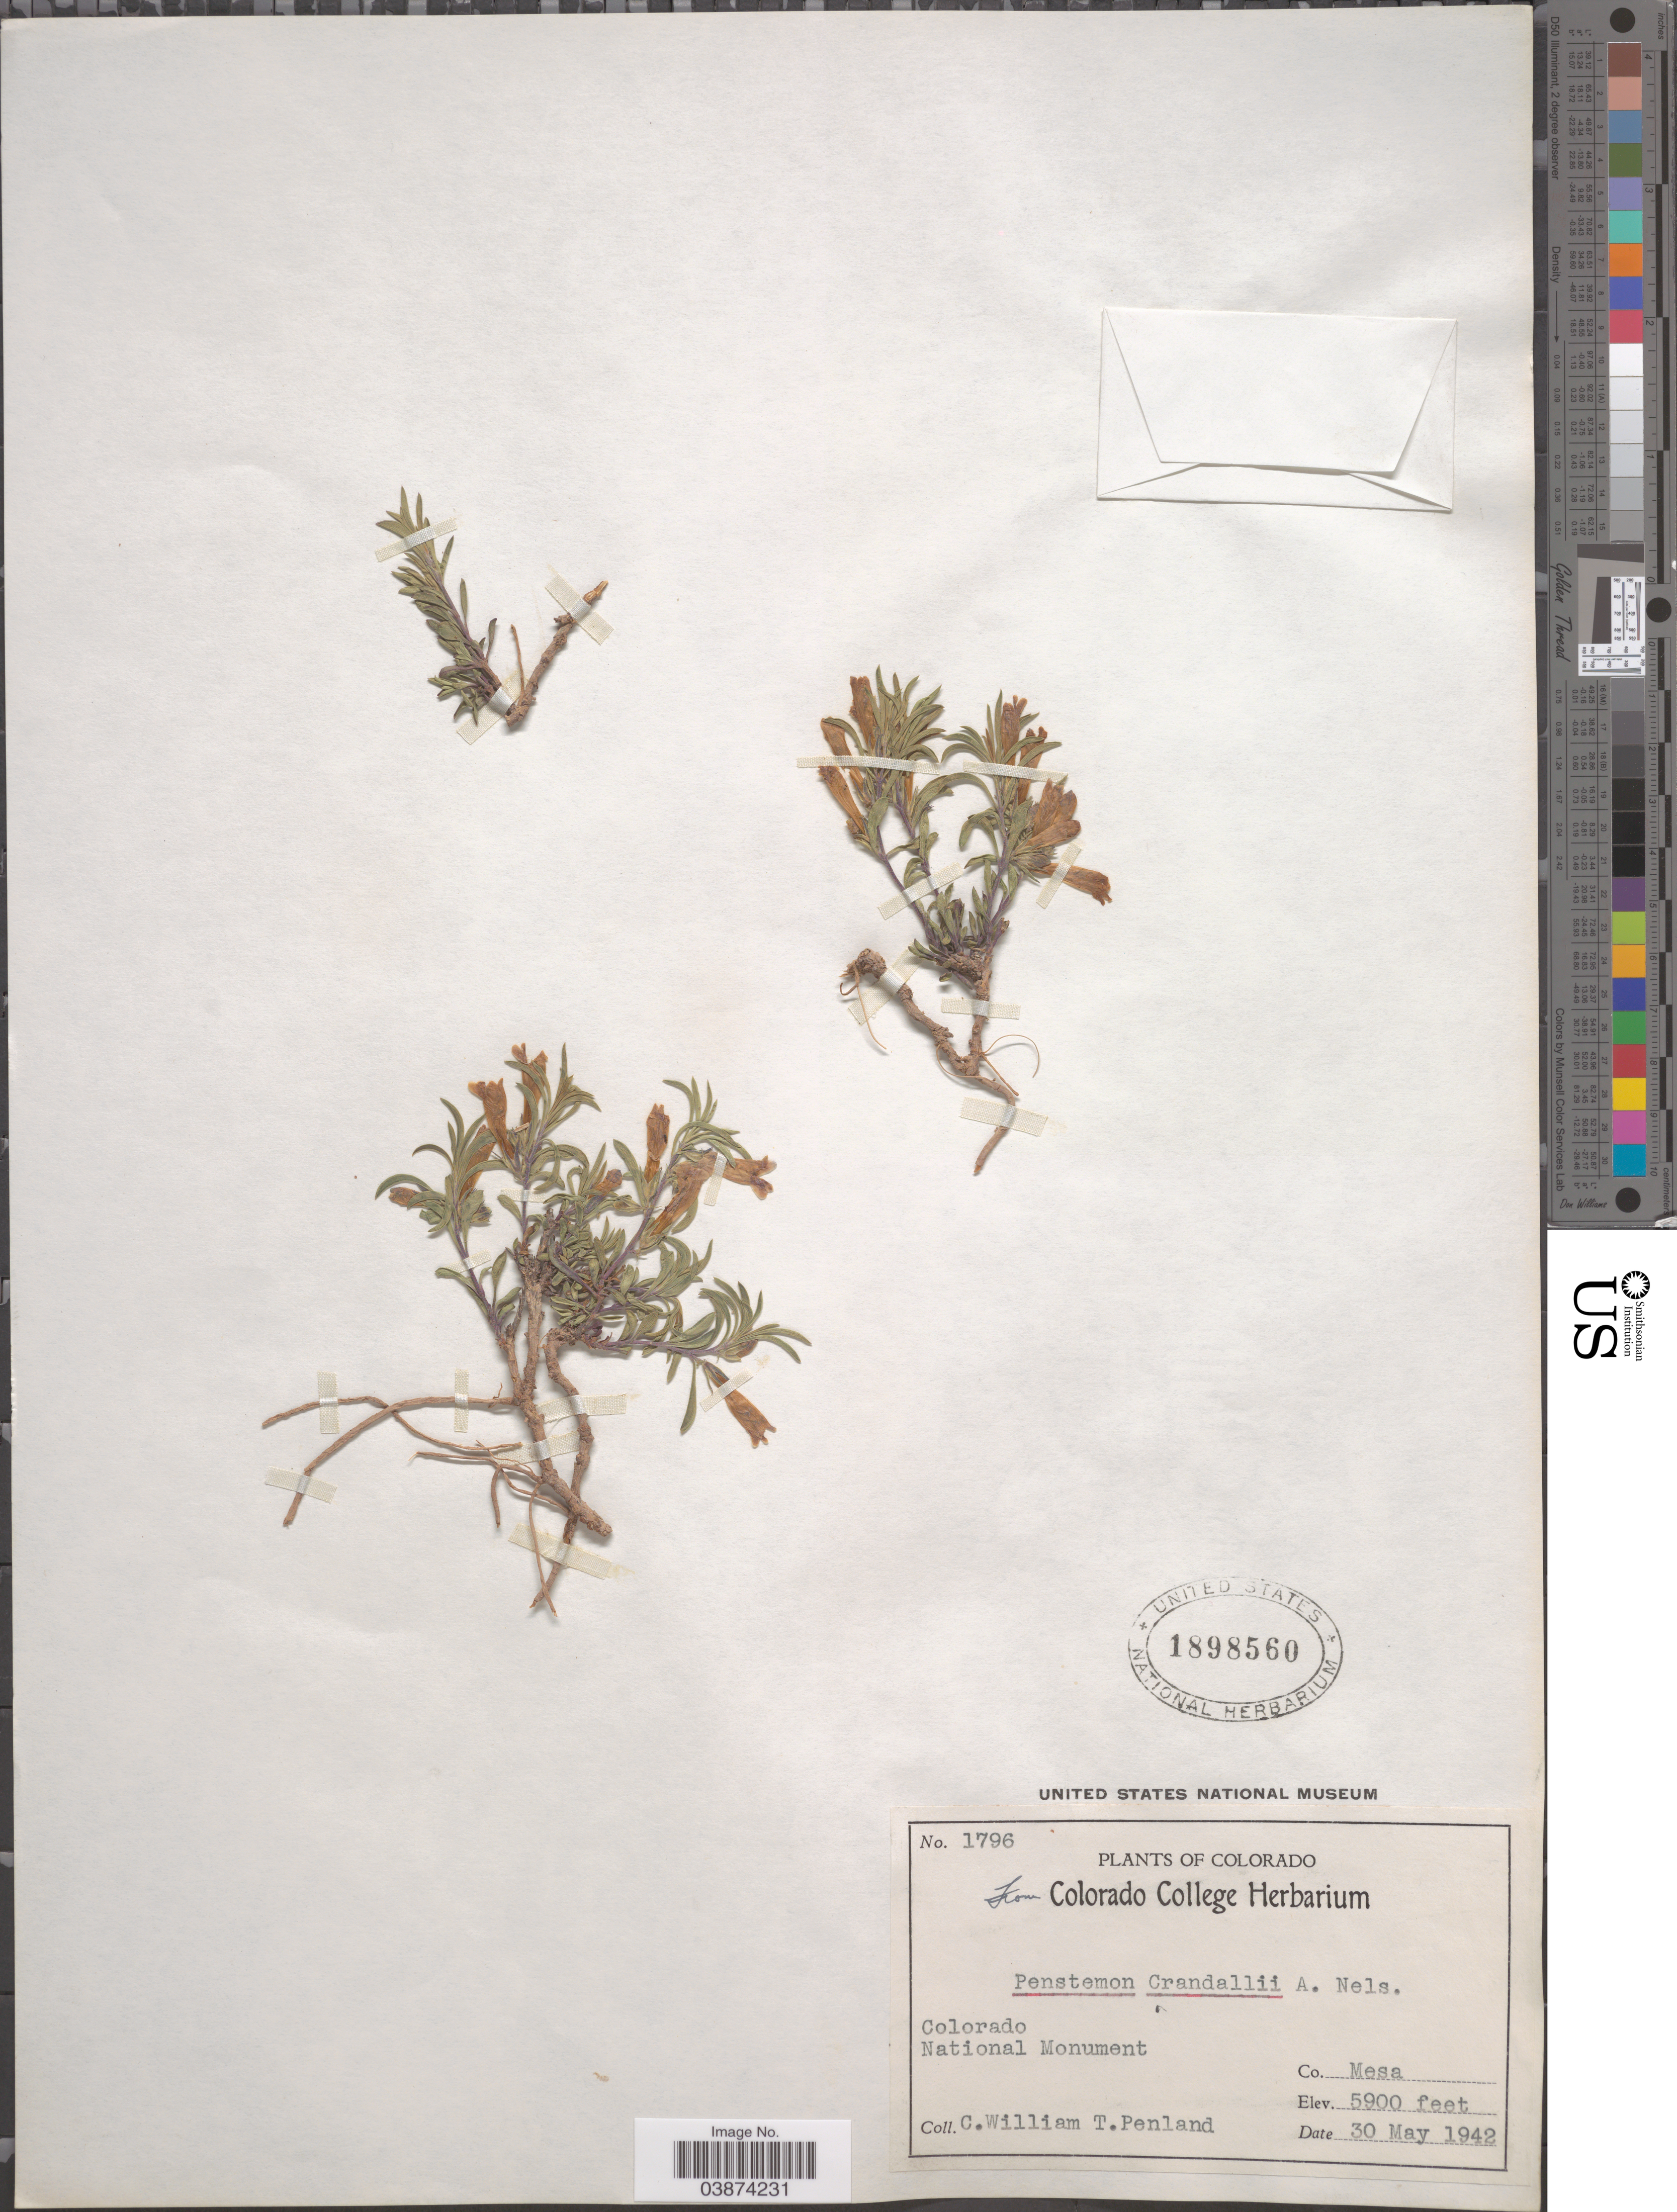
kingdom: Plantae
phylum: Tracheophyta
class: Magnoliopsida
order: Lamiales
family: Plantaginaceae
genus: Penstemon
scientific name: Penstemon crandallii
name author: A. Nelson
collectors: C. William & T. Penland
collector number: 1796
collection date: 1942-05-30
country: United States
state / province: Colorado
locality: Colorado National Monument. Co. Mesa.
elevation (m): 1798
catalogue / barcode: US 1898560